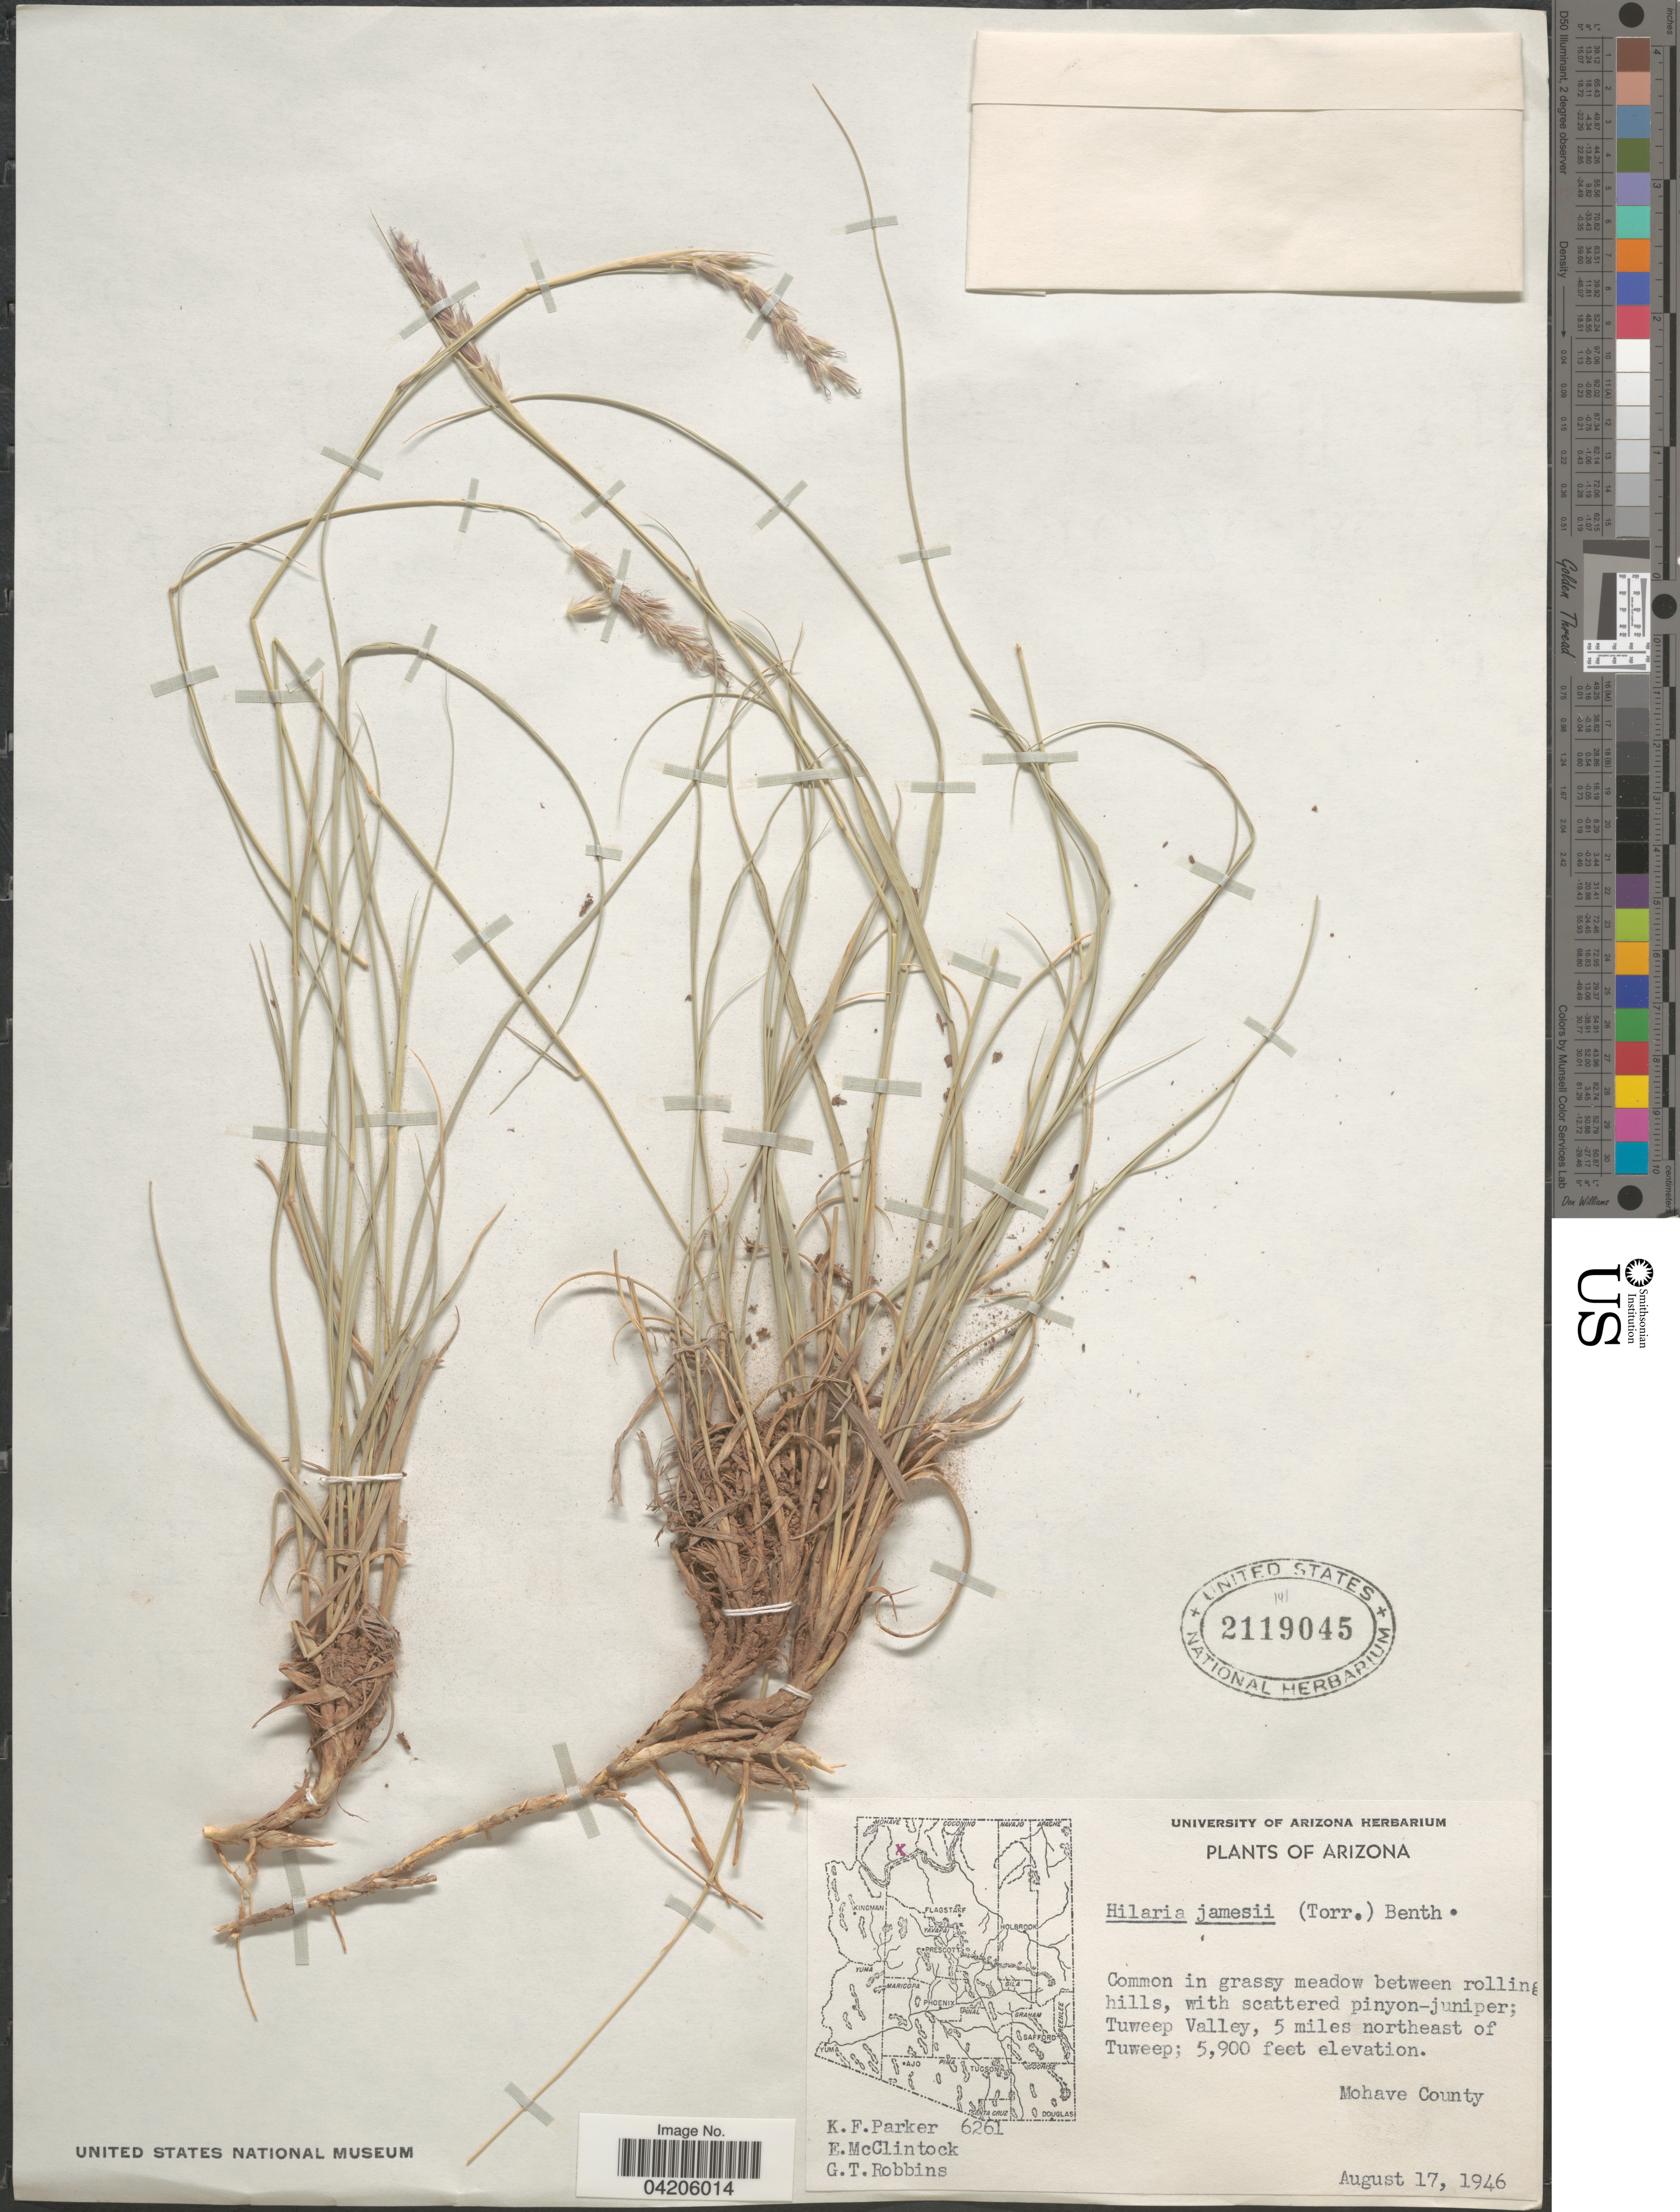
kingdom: Plantae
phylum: Tracheophyta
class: Liliopsida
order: Poales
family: Poaceae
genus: Hilaria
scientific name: Hilaria jamesii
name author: (Torr.) Benth.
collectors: K. F. Parker, E. McClintock & G. T. Robbins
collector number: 6261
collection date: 1946-08-17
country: United States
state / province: Arizona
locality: Common in grassy meadow between rolling hills, Tuweep Valley, 5 miles northeast of Tuweep; Mohave County.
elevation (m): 1798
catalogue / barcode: US 2119045